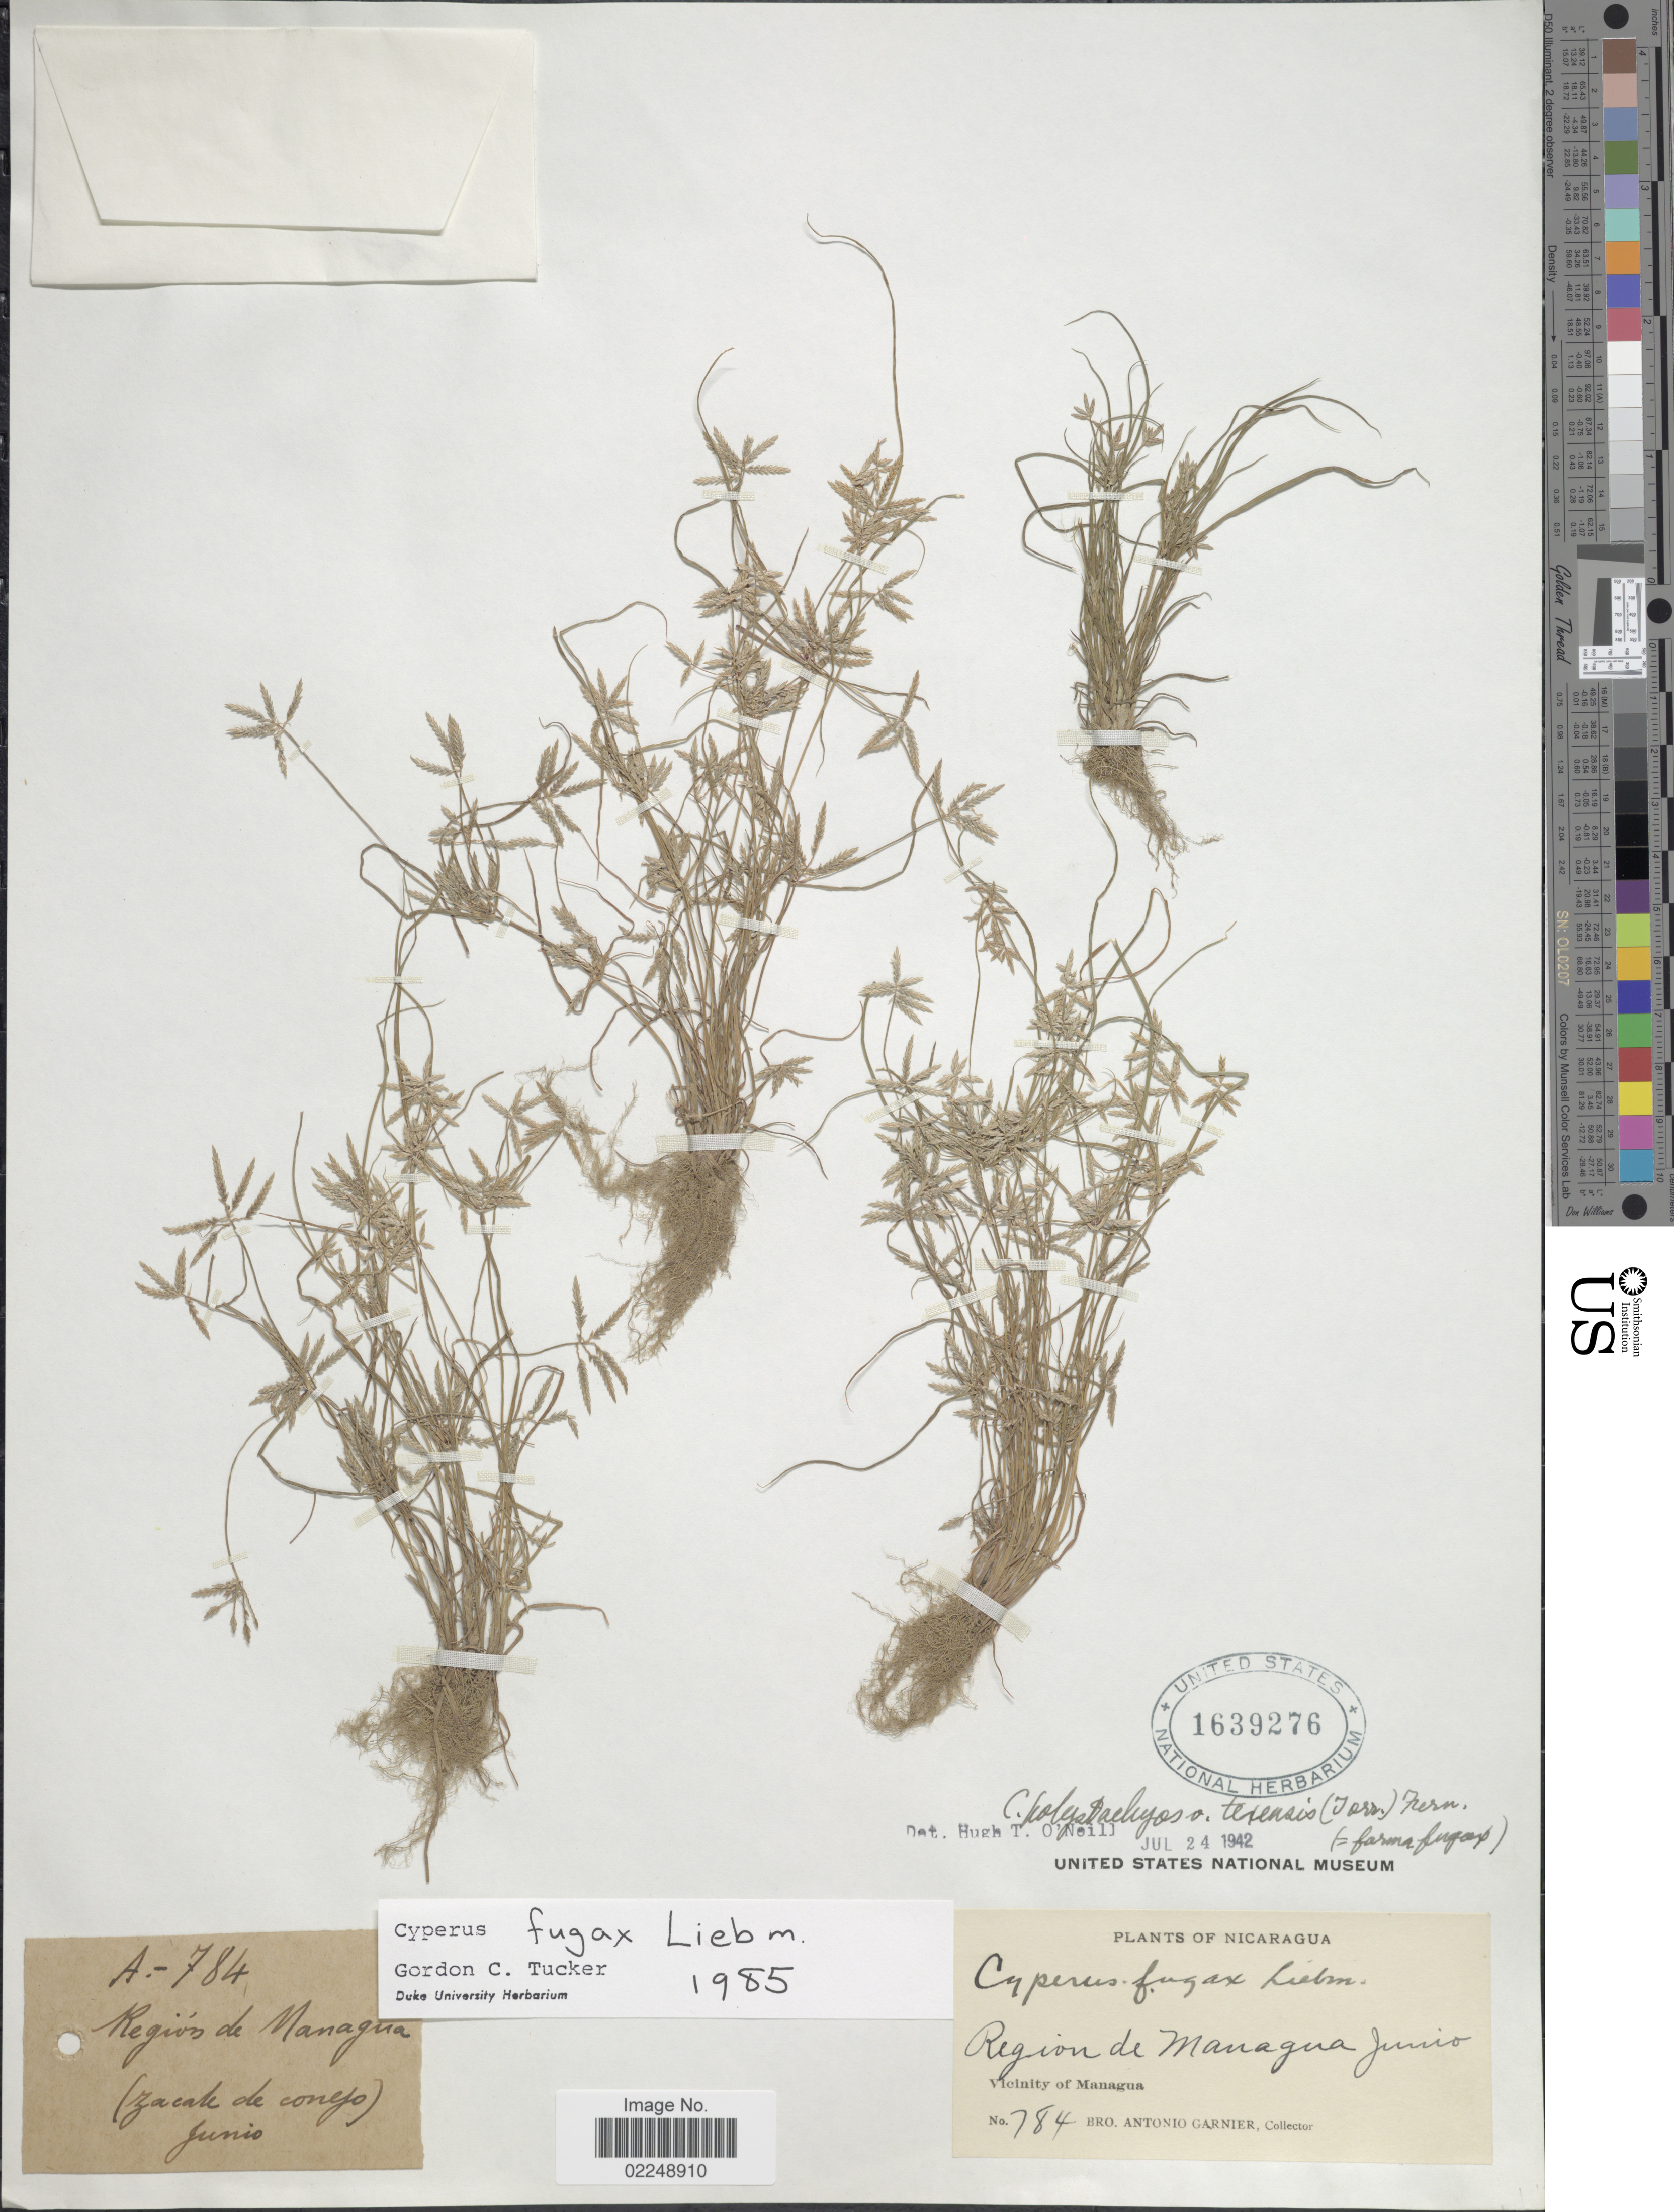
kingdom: Plantae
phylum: Tracheophyta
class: Liliopsida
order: Poales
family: Cyperaceae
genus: Cyperus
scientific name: Cyperus fugax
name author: Liebm.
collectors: Bro. A. Garnier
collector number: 784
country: Nicaragua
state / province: Managua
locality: Region de Managua Junio, Vicinity of Managua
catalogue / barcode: US 1639276